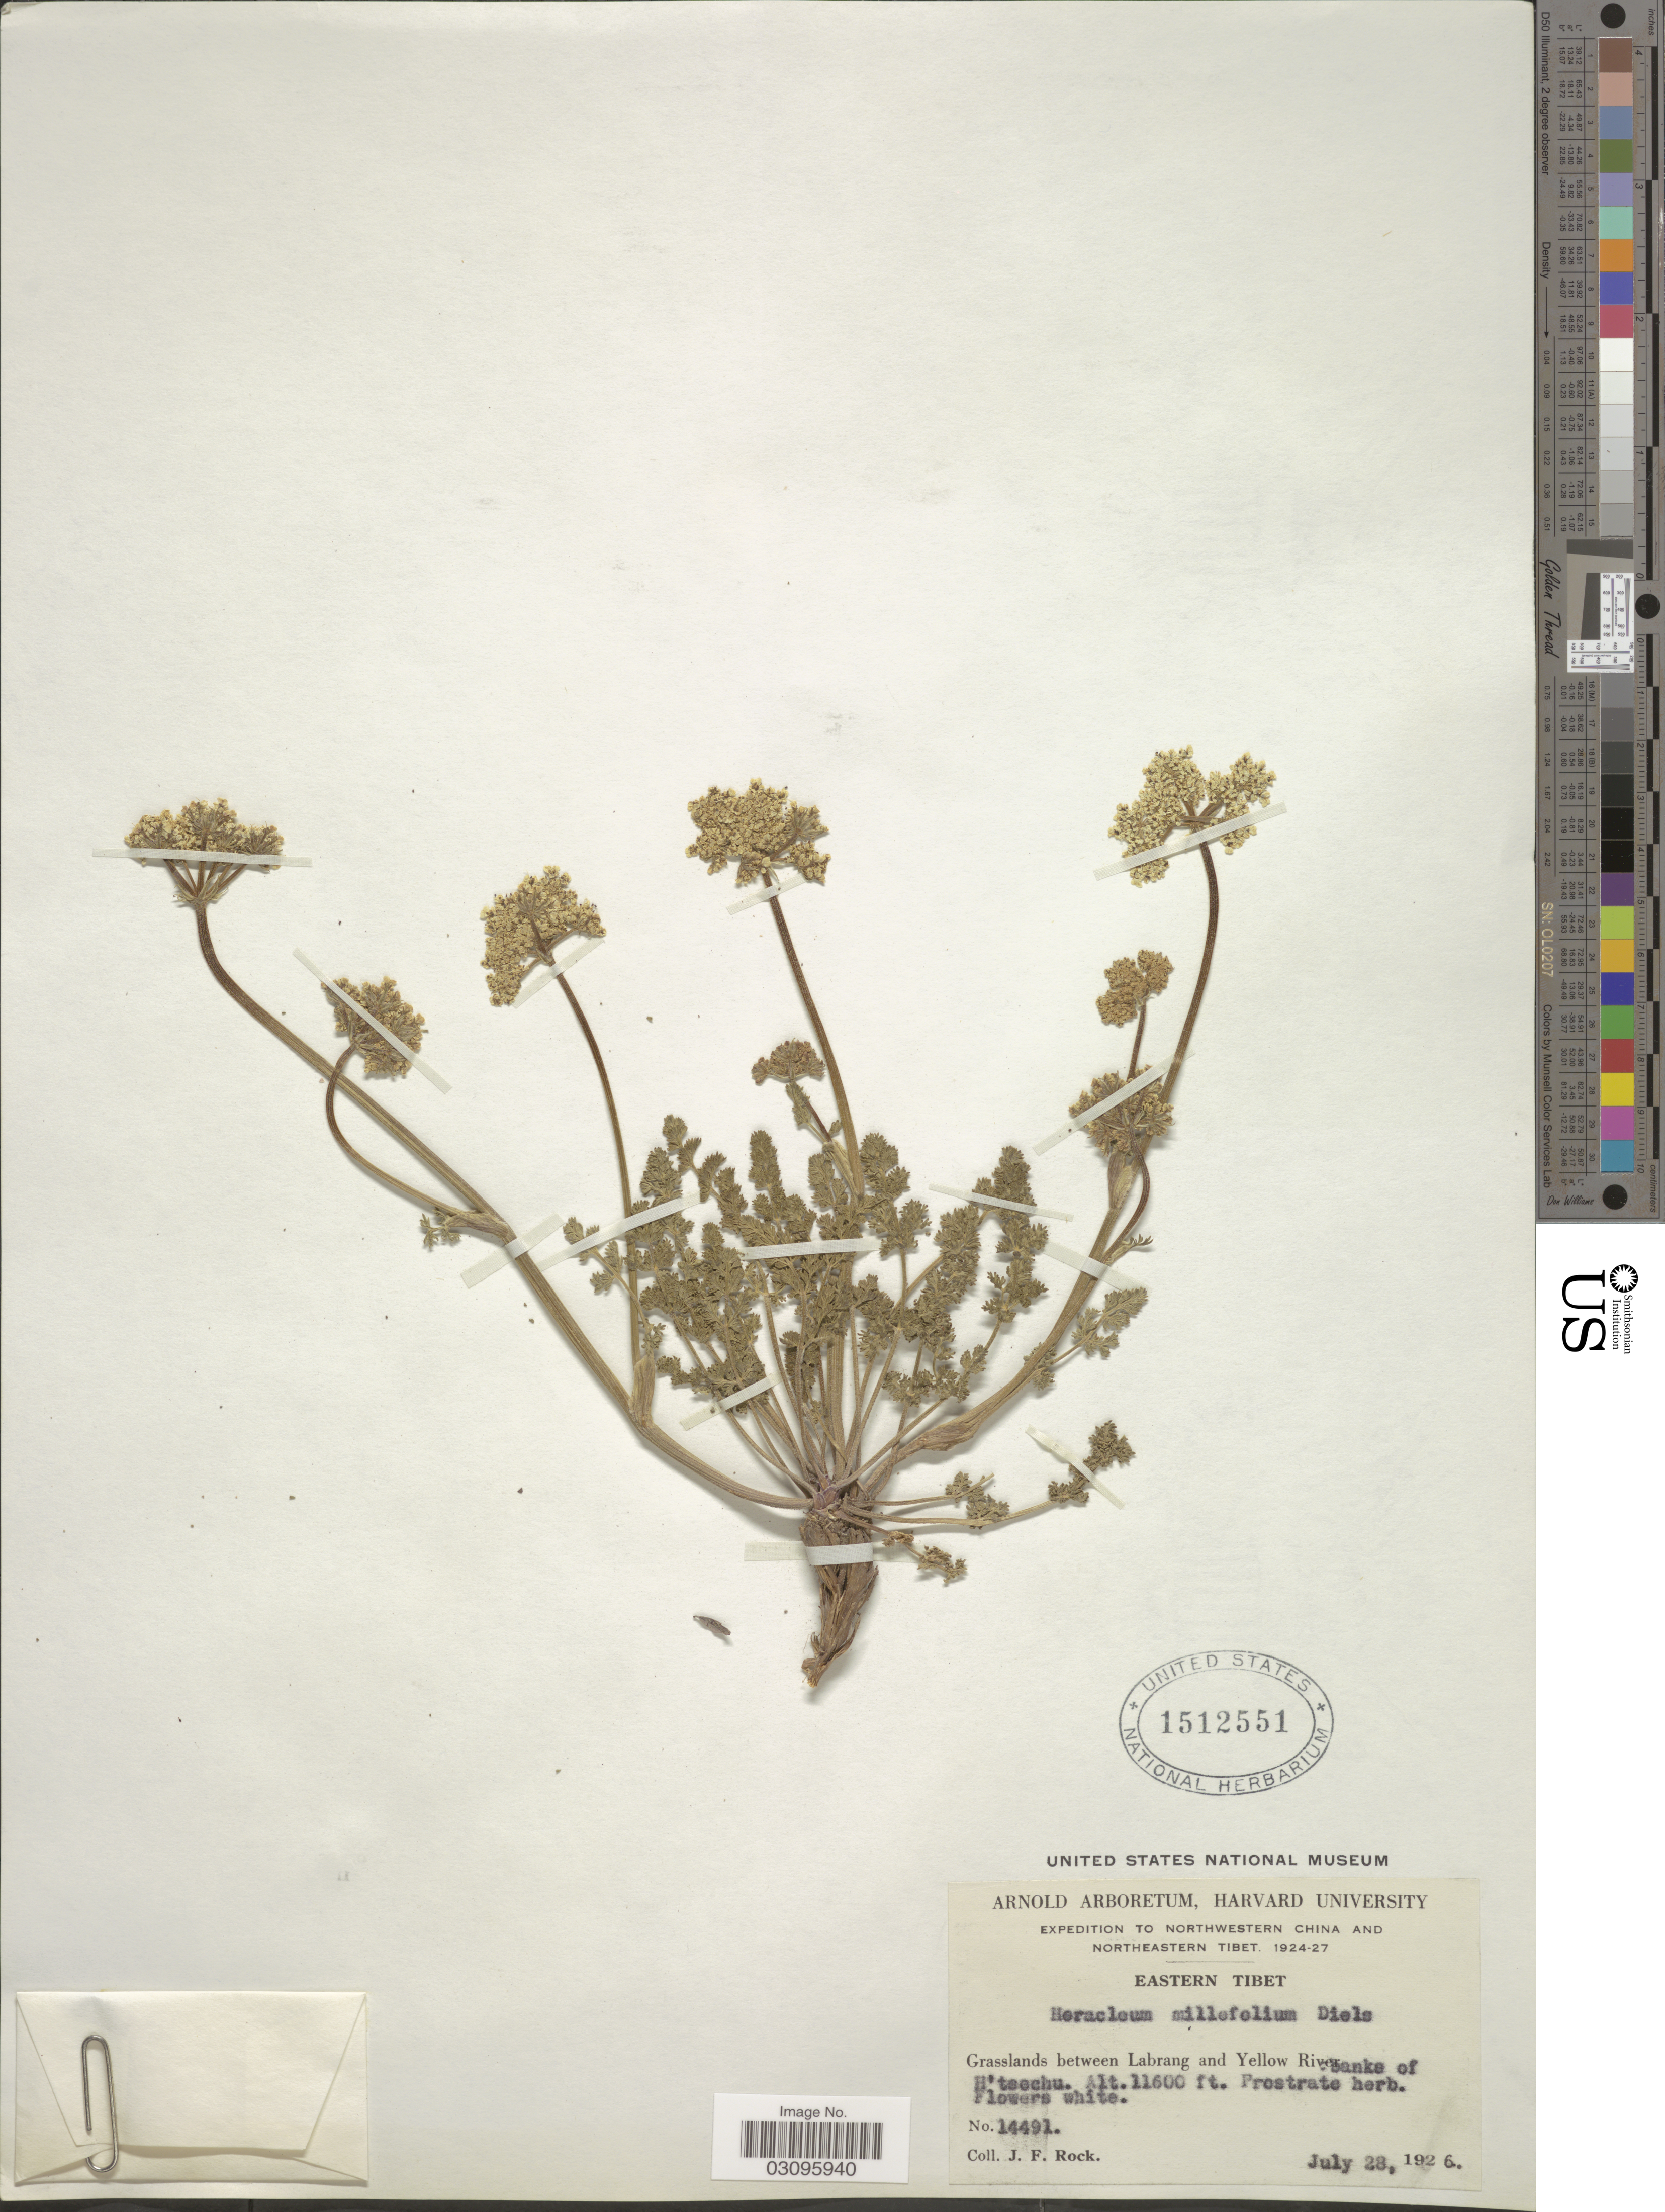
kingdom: Plantae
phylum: Tracheophyta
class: Magnoliopsida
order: Apiales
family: Apiaceae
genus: Heracleum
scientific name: Heracleum millefolium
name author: Diels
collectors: J. Rock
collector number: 14491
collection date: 1926-07-28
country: China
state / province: Xizang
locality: Northeastern Tibet. Eastern Tibet. Grasslands between Labrang and Yellow River banks of H'tsechu.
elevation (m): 3536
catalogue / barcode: US 1512551